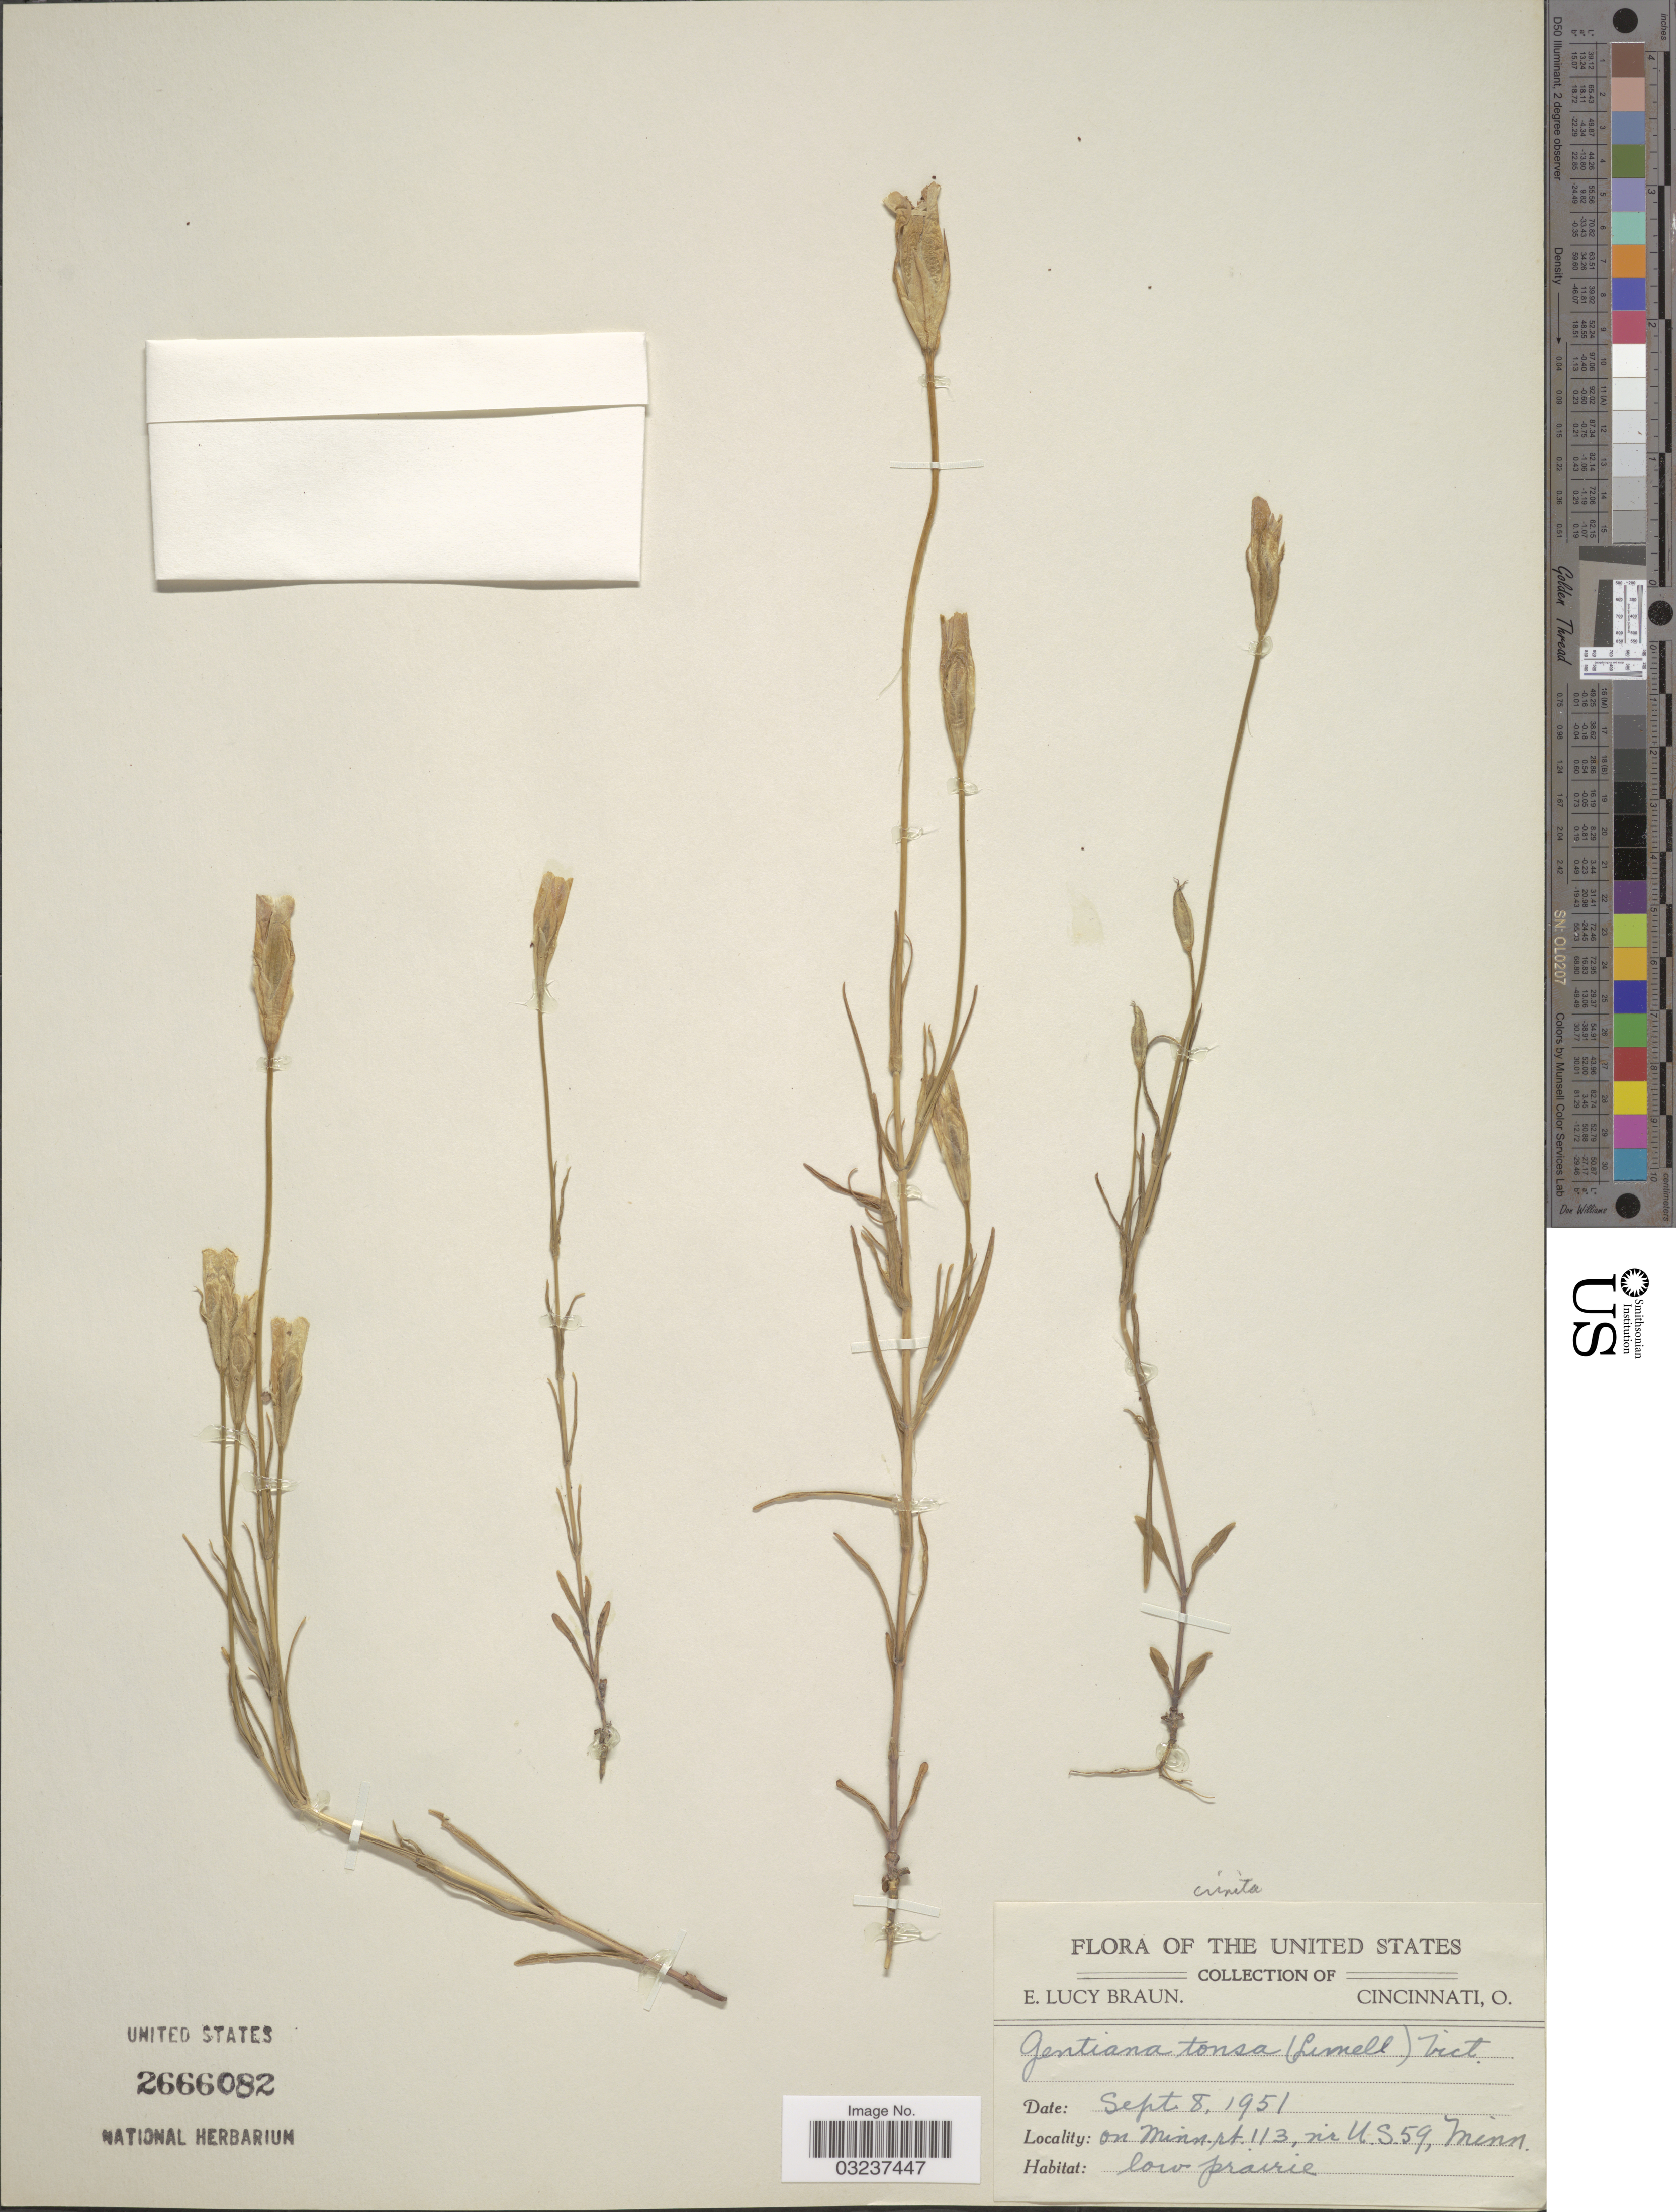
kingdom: Plantae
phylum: Tracheophyta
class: Magnoliopsida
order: Gentianales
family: Gentianaceae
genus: Gentianella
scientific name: Gentianella crinita subsp. macounii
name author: (Holm) J.M. Gillett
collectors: E. Braun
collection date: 1951-09-08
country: United States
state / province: Minnesota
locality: On Minn. rt. 113, n'r U.S.59, Minn.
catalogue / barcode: US 2666082